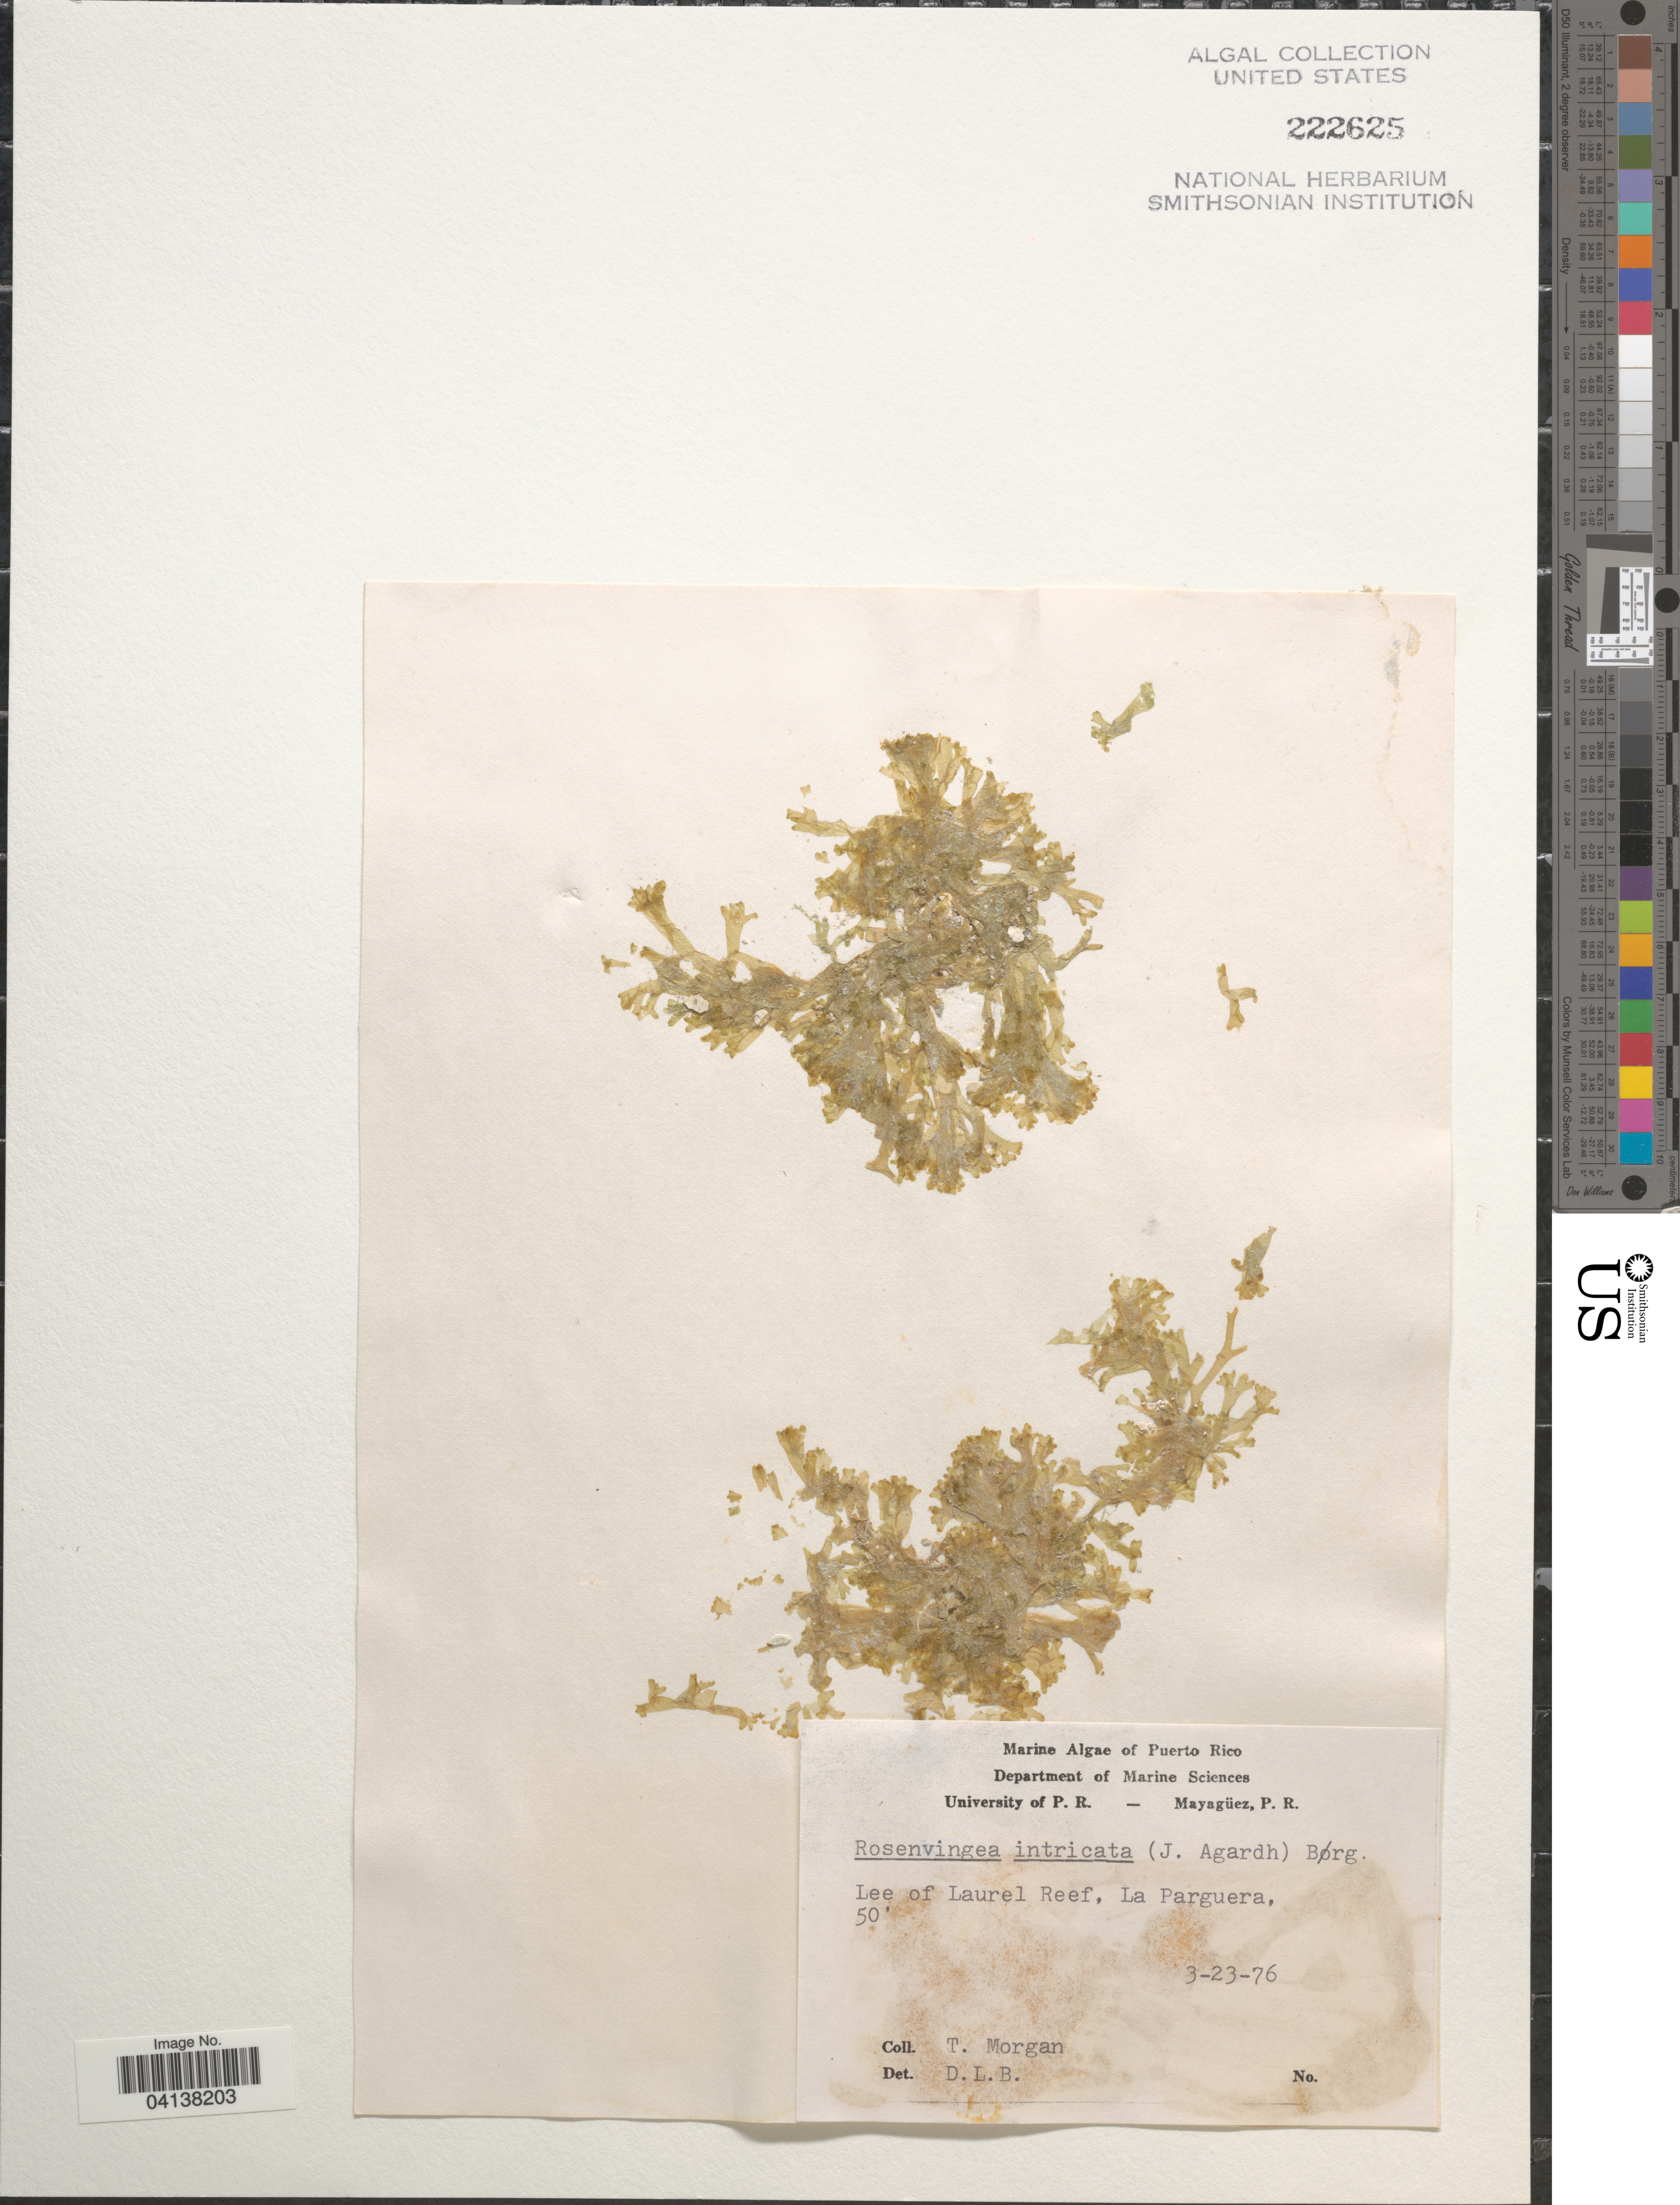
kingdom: Chromista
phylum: Ochrophyta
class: Phaeophyceae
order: Scytosiphonales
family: Scytosiphonaceae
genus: Rosenvingea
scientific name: Rosenvingea endiviifolia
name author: (Martius) M.J. Wynne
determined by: Algae name updating Project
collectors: T. Morgan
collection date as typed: Transcribed d/m/y: 23/3/76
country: Puerto Rico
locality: Lee of Laurel Reef, La Parguera.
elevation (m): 15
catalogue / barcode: US 222625